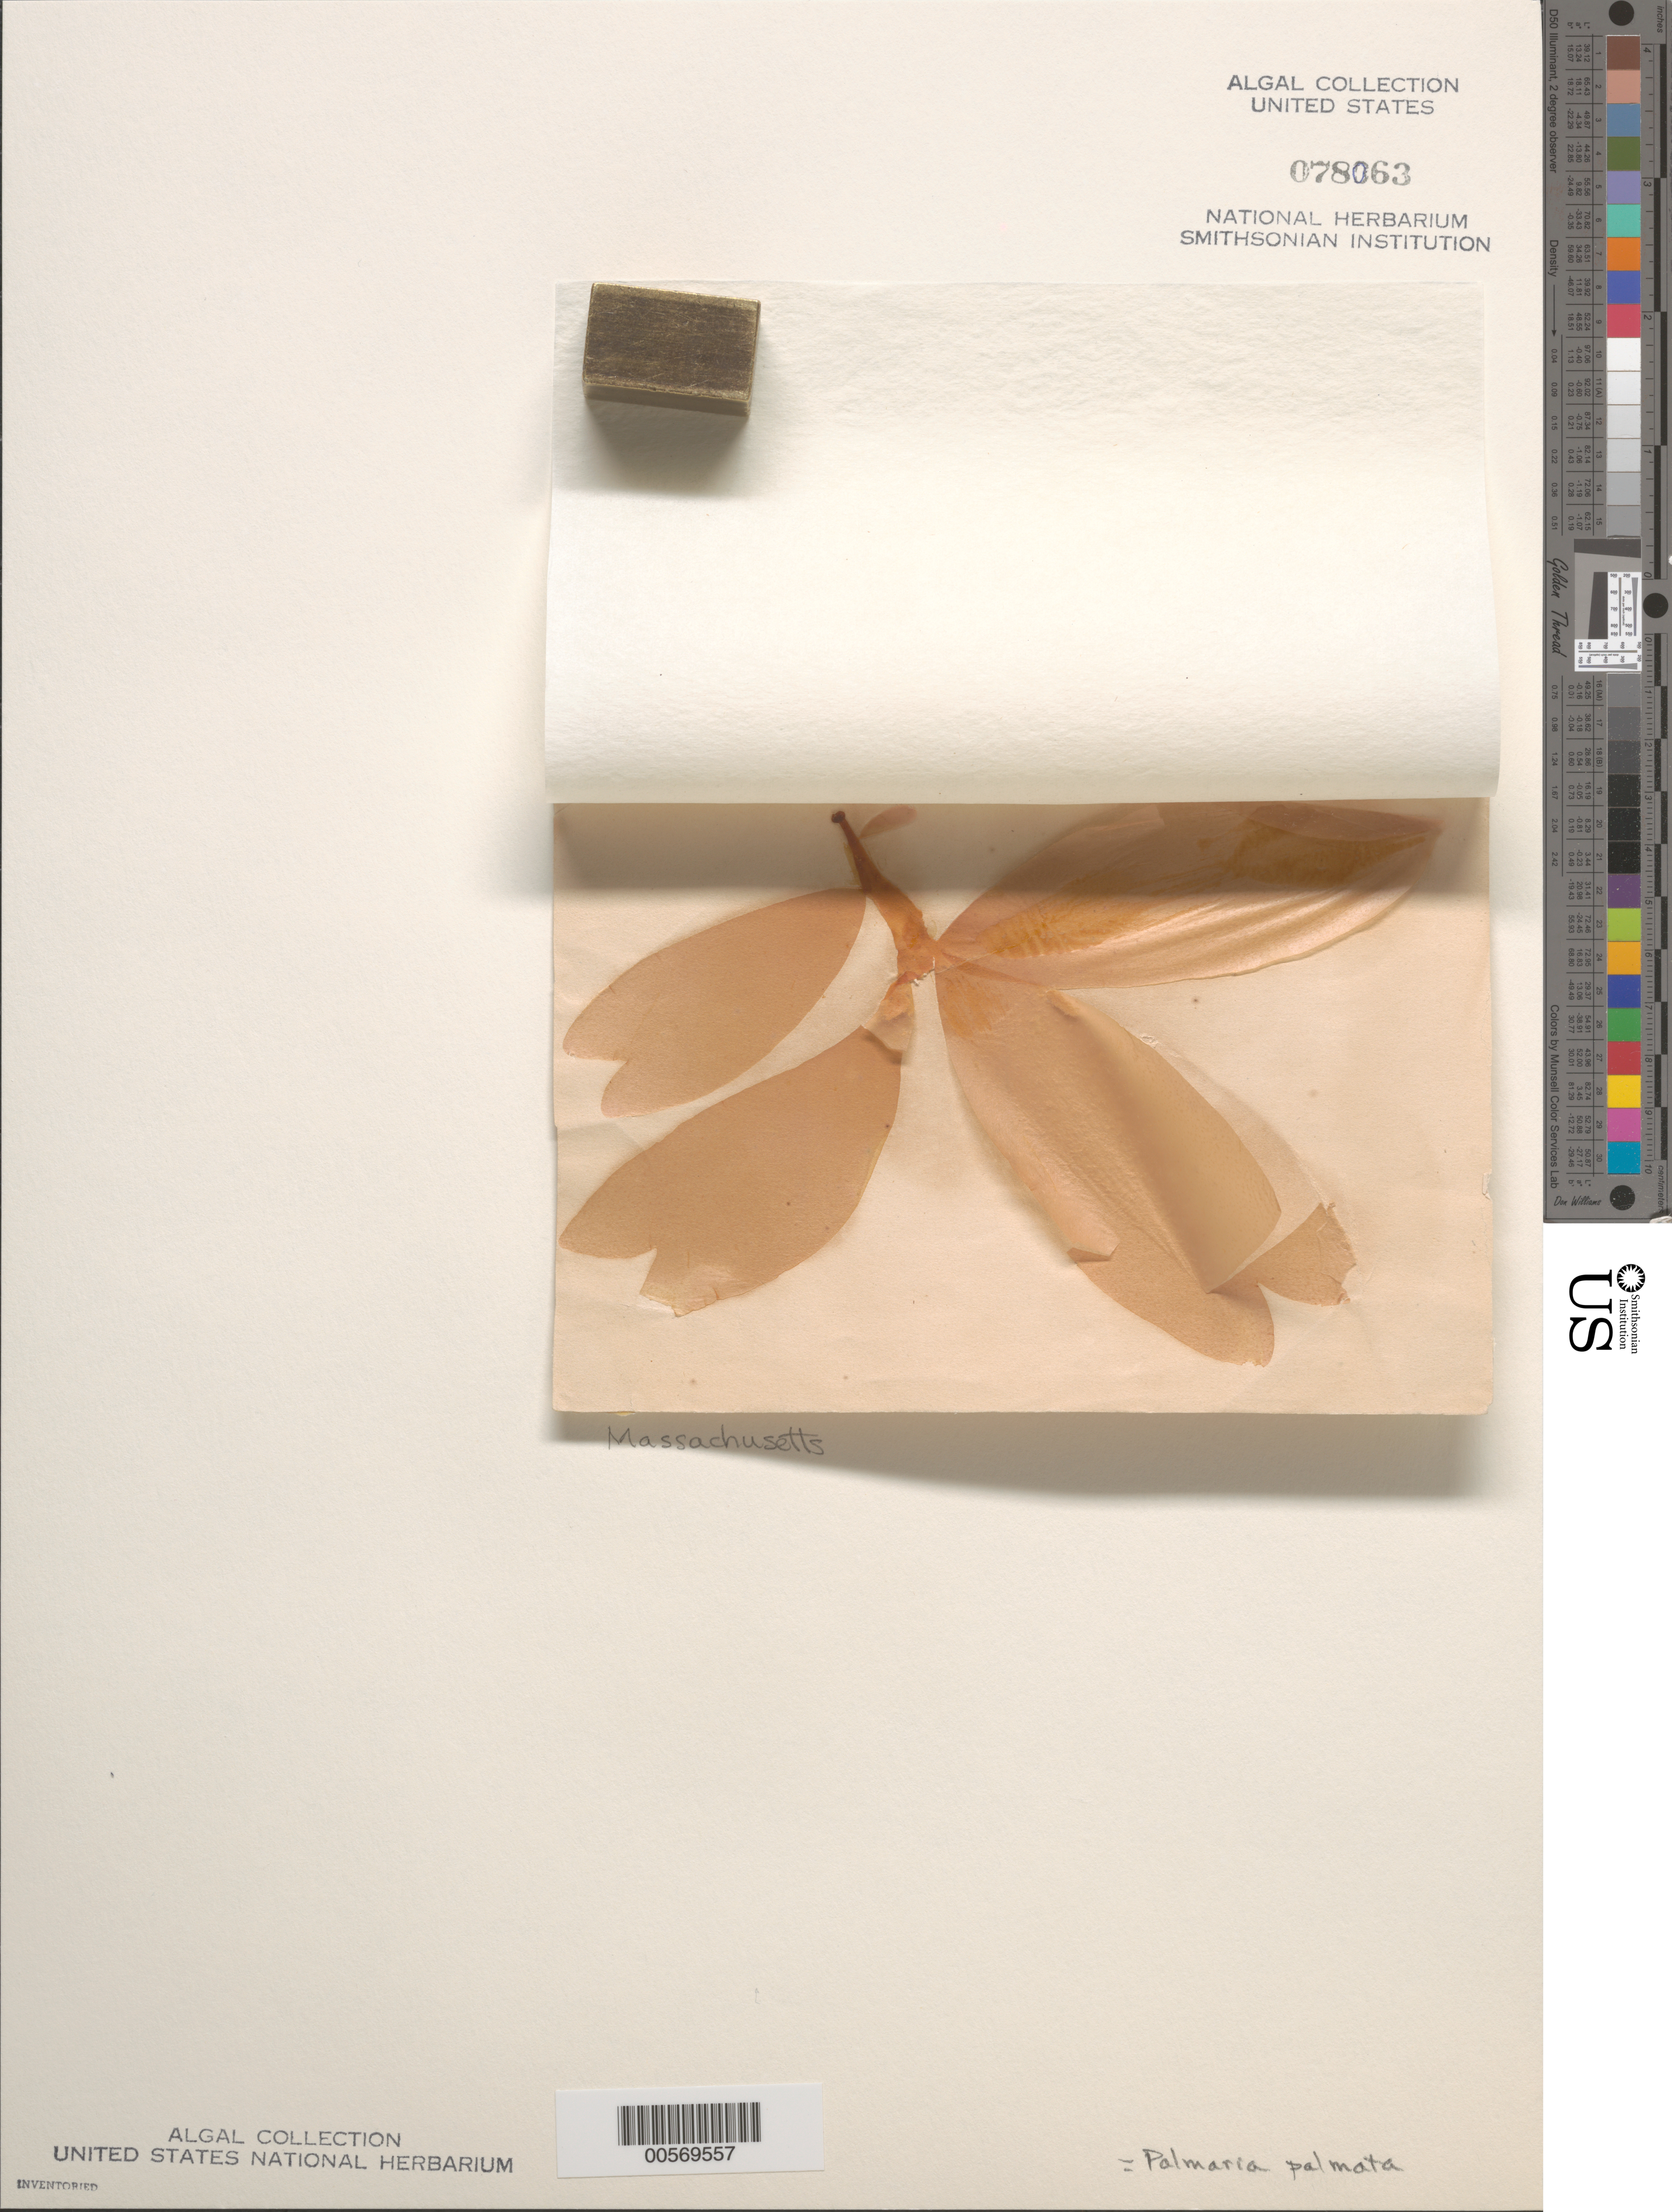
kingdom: Plantae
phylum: Rhodophyta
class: Florideophyceae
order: Palmariales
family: Palmariaceae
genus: Palmaria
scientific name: Palmaria palmata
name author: (L.) F. Weber & D. Mohr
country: United States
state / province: Massachusetts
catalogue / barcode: US 78063